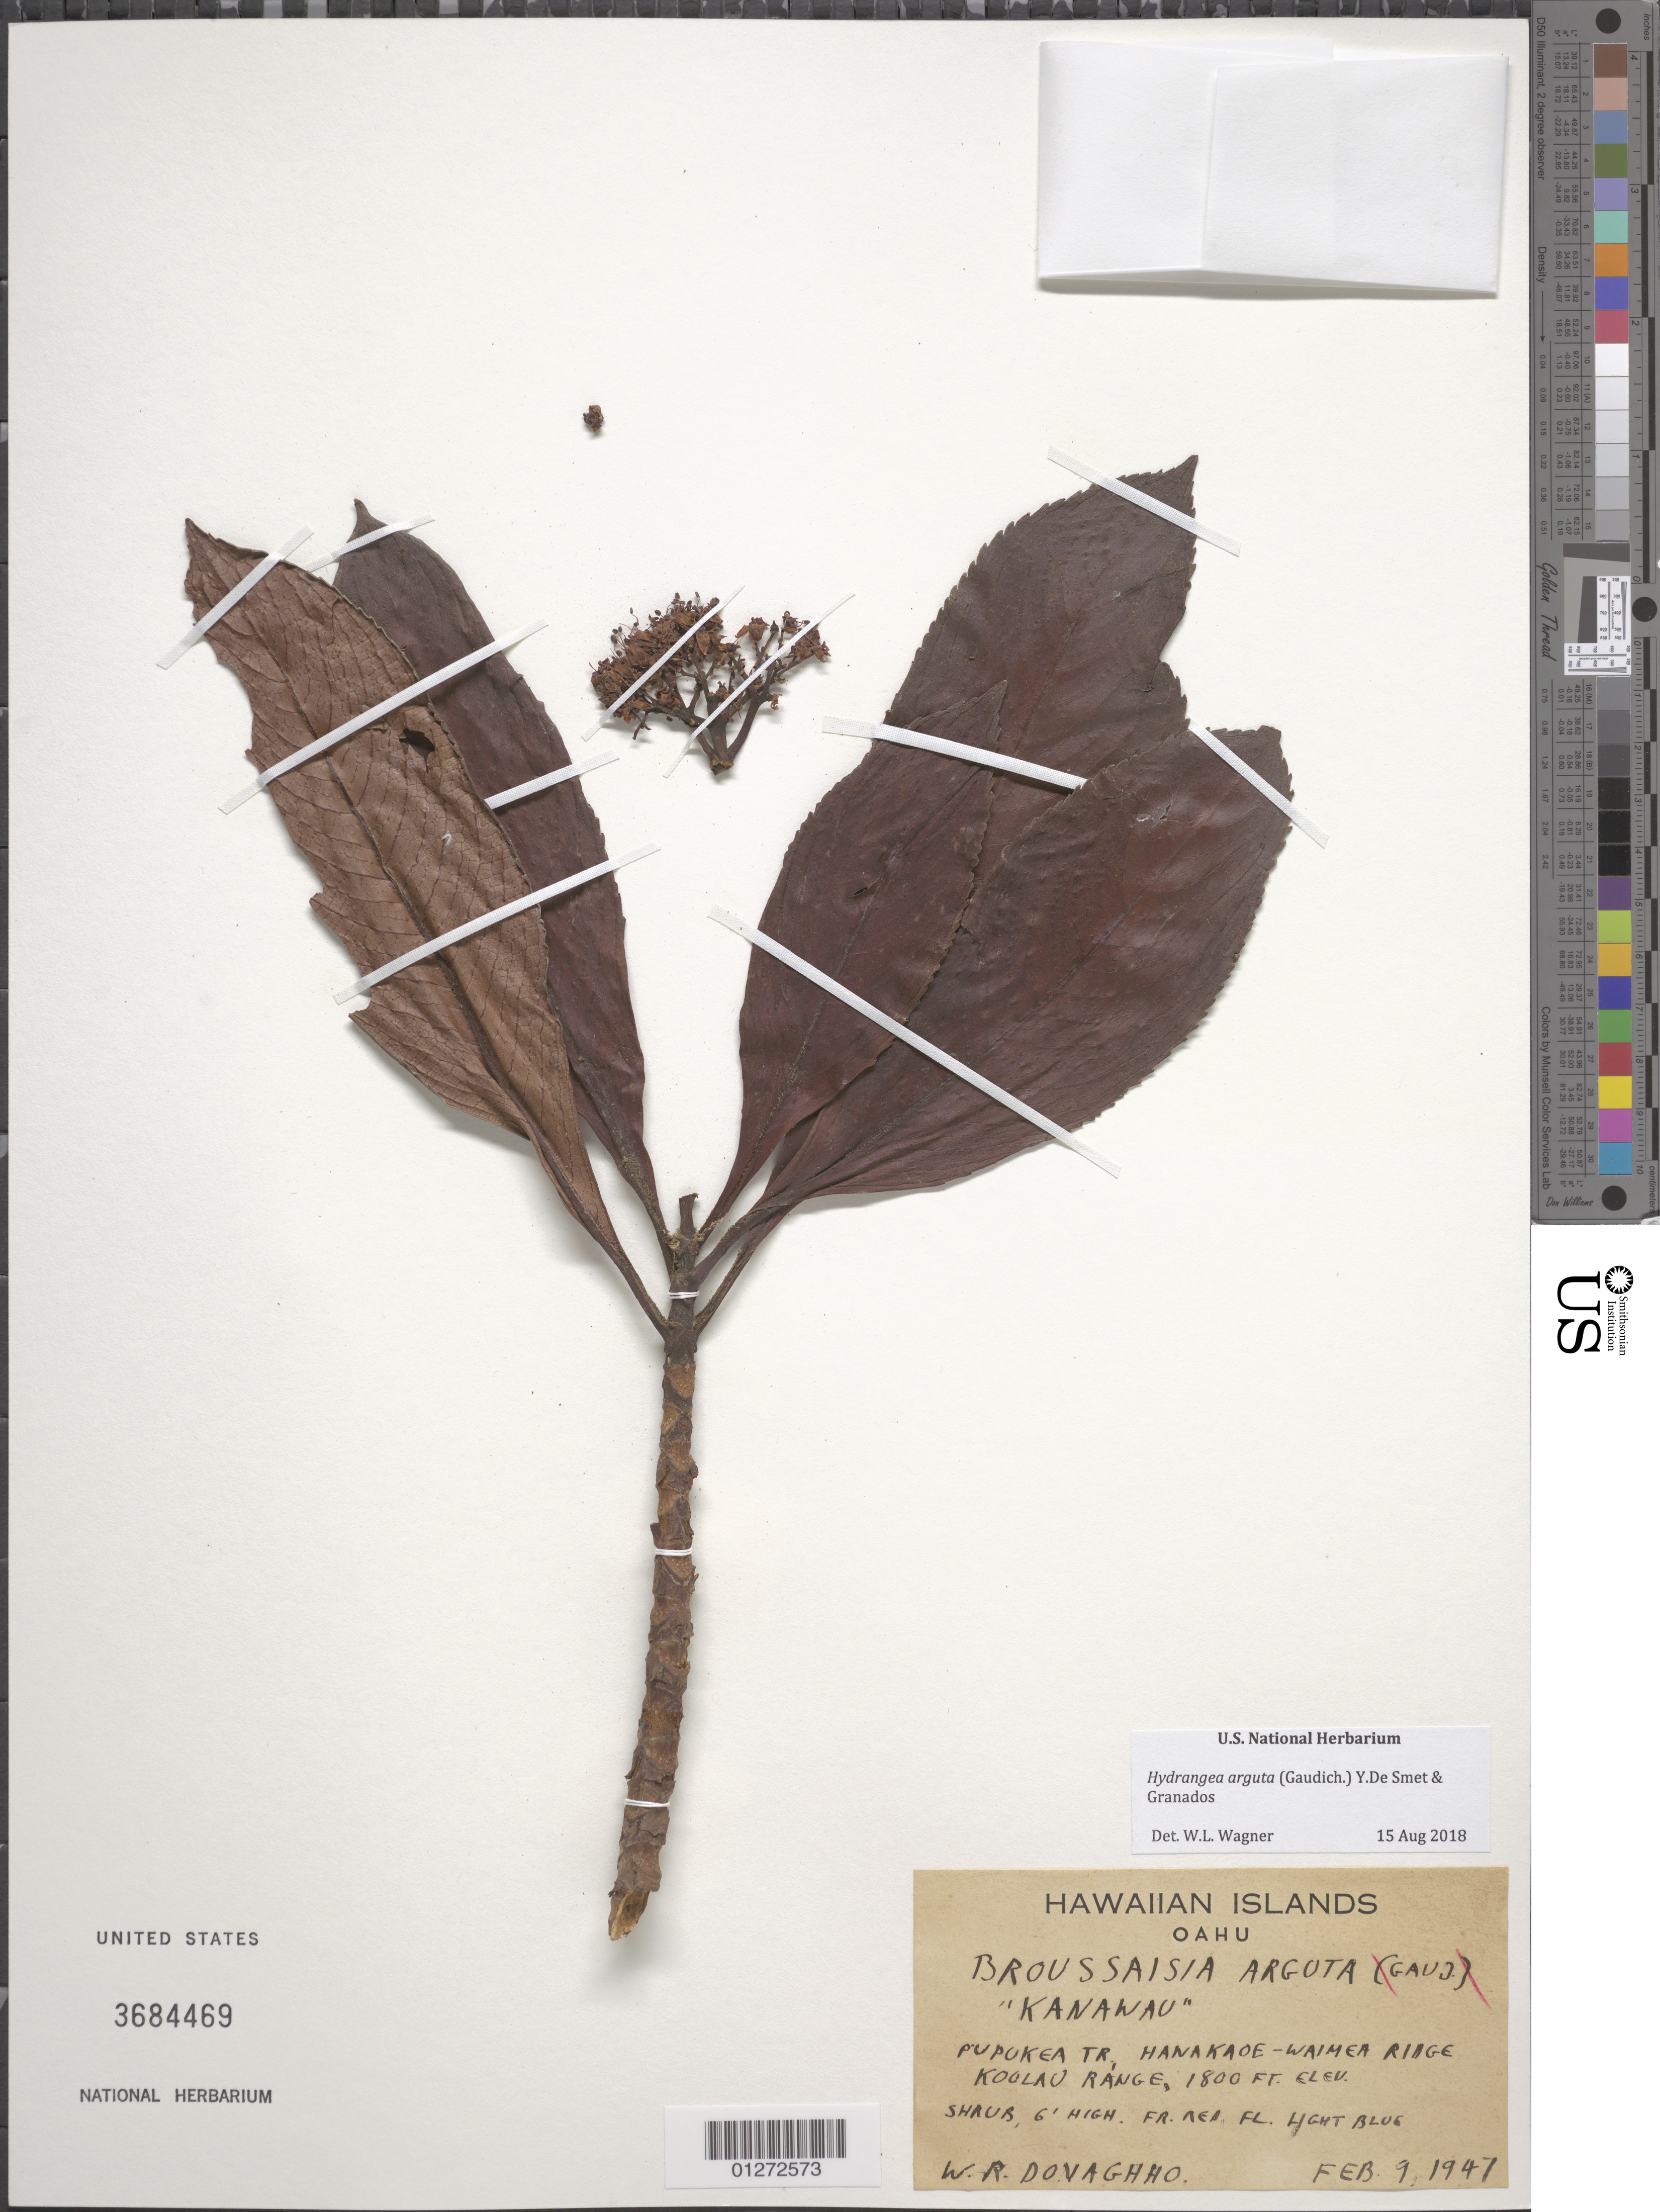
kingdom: Plantae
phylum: Tracheophyta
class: Magnoliopsida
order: Cornales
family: Hydrangeaceae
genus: Hydrangea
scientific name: Hydrangea arguta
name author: (Gaudich.) Y. De Smet & C. Granados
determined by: Wagner, W. L., (BOT), Smithsonian Institution - National Museum of Natural History (UNITED STATES)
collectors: W. Donaghho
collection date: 1947-02-09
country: United States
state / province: Hawaii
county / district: Honolulu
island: Oahu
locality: Pupukea Tr., Hanakaoe-Waimea Ridge, Koolau Range.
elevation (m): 549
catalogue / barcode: US 3684469